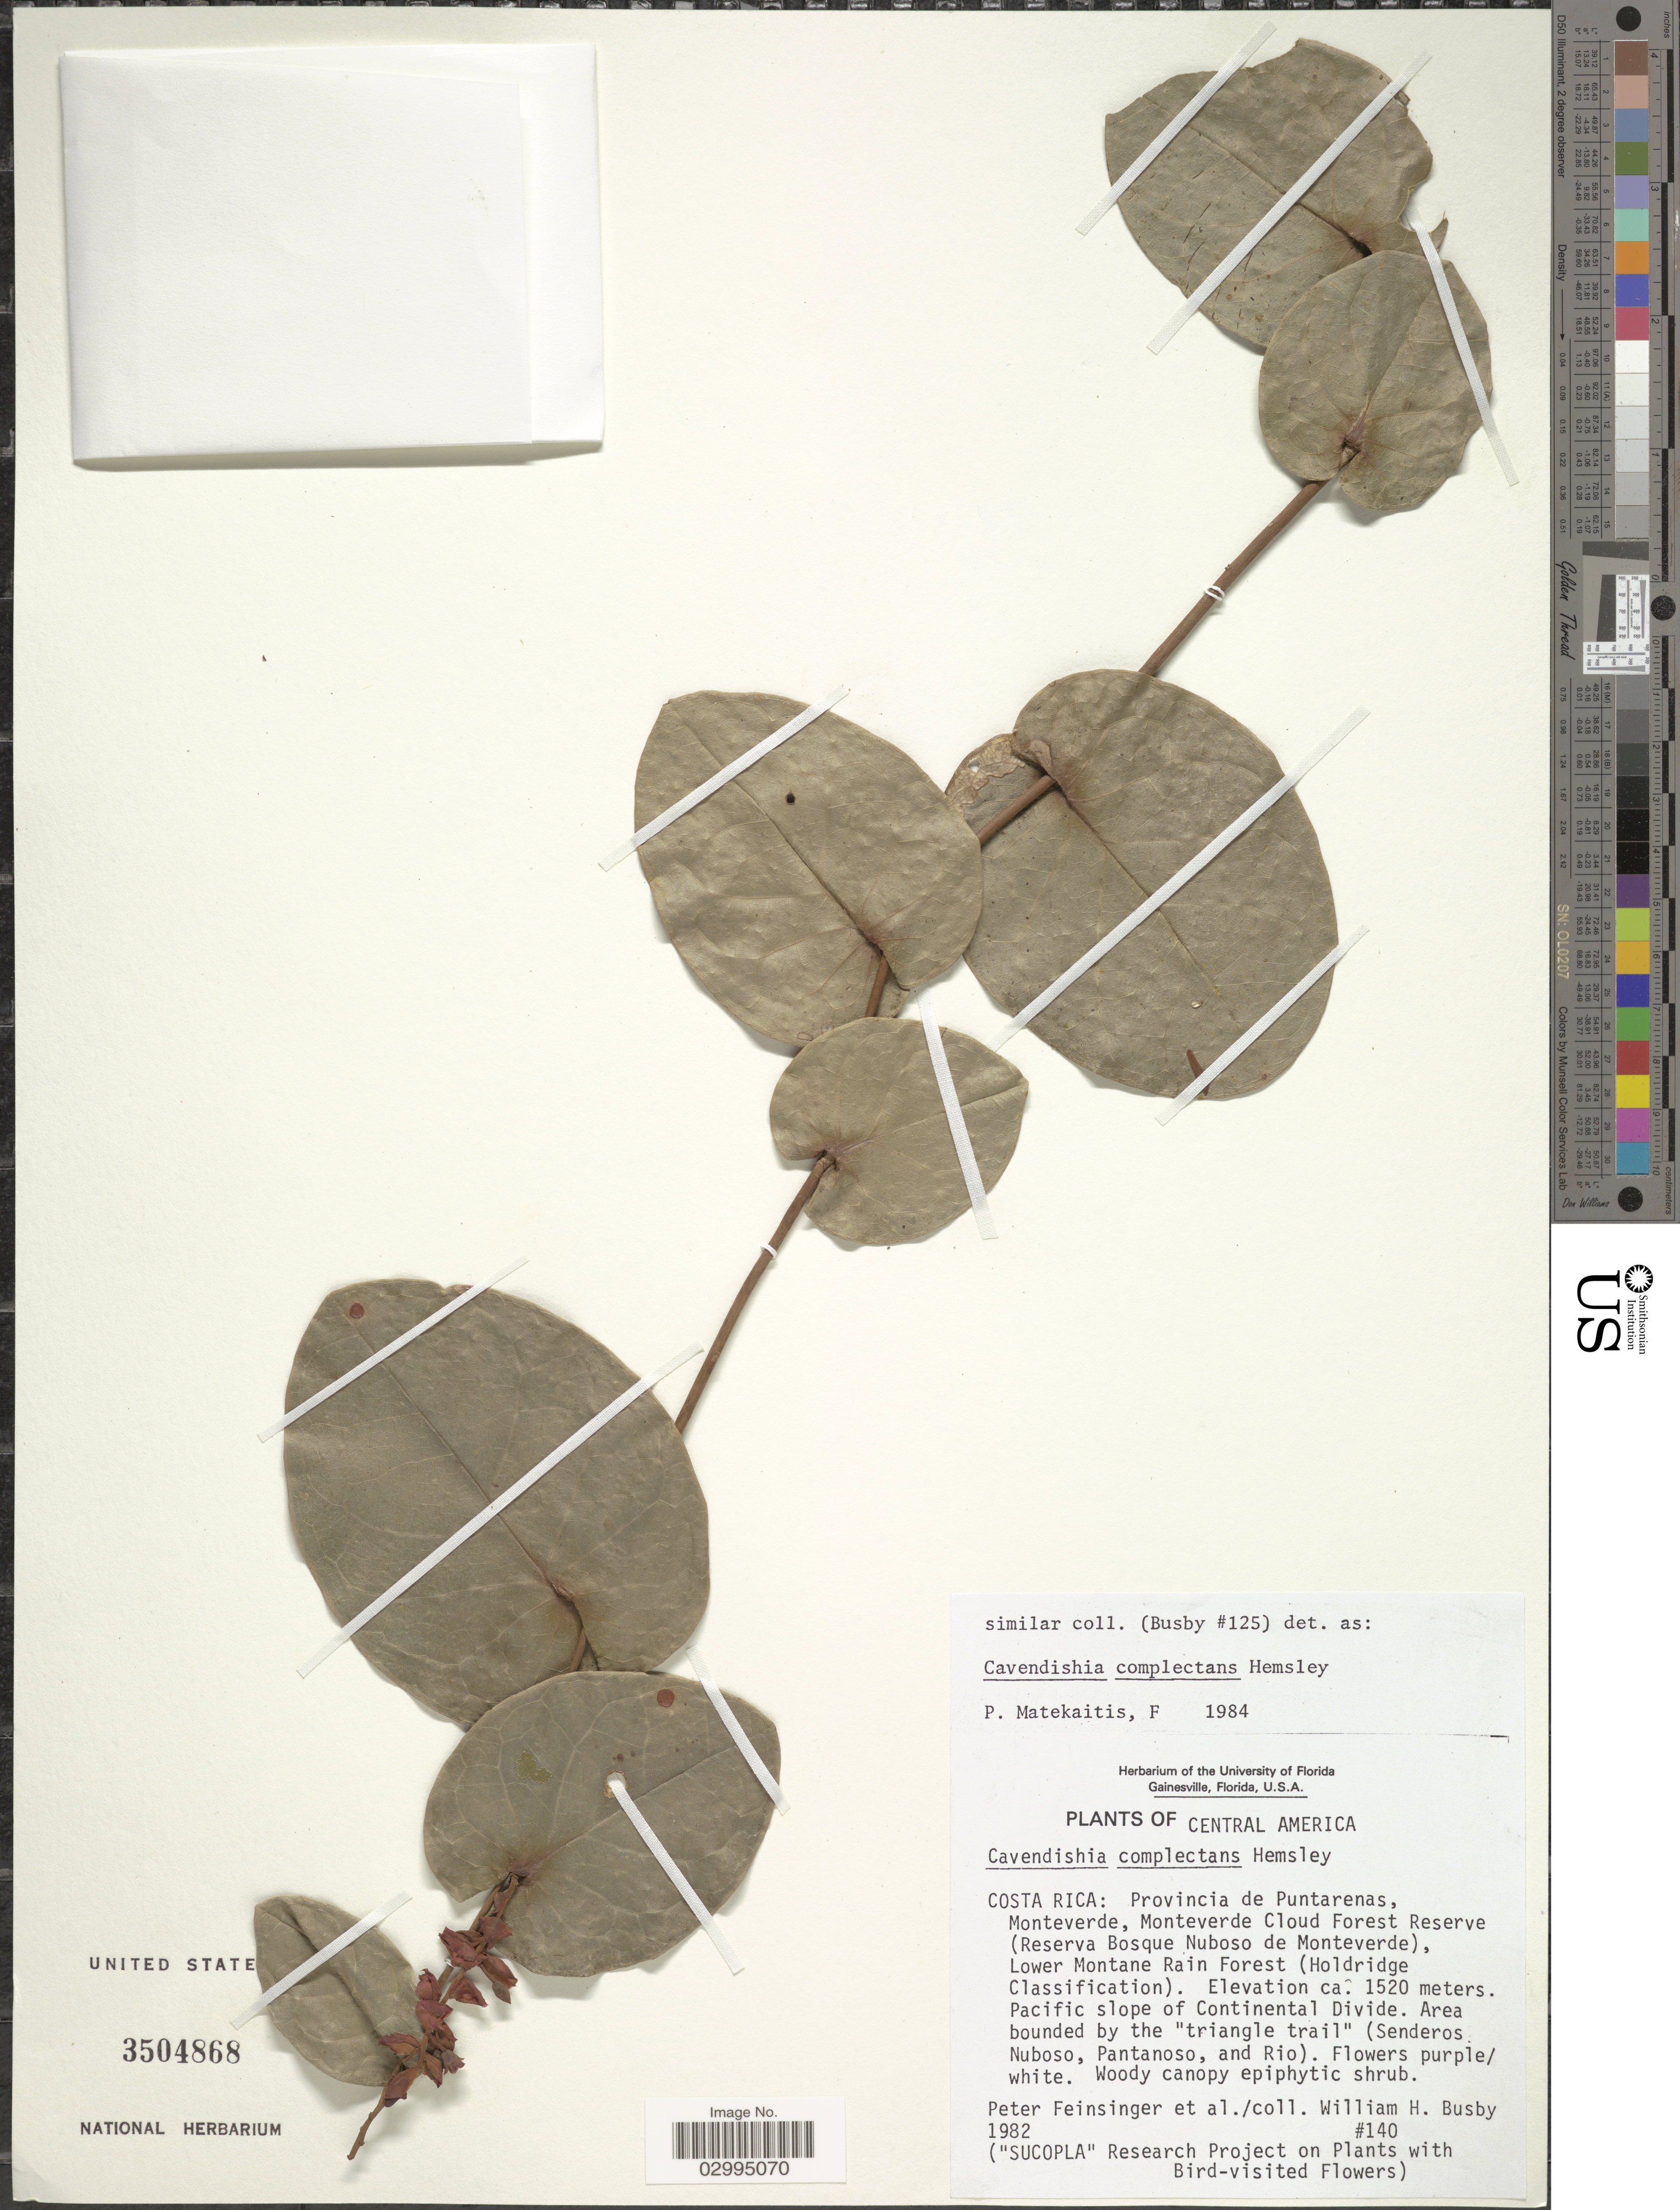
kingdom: Plantae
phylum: Tracheophyta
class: Magnoliopsida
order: Ericales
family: Ericaceae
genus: Cavendishia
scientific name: Cavendishia complectens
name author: Hemsl.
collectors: P. Feinsinger, W. Busby & et al.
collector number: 140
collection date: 1982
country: Costa Rica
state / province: Puntarenas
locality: Provincia de Puntarenas, Monteverde, Monteverde Cloud Forest Reserve (Reserva Bosque Nuboso de Monteverde), Lower Montane Rain Forest (Holdridge Classification). Pacific slope of Continental Divide. Area bounded by the "triangle trail" (Senderos, Nuboso, Pantanoso, and Rio).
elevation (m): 1520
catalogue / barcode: US 3504868